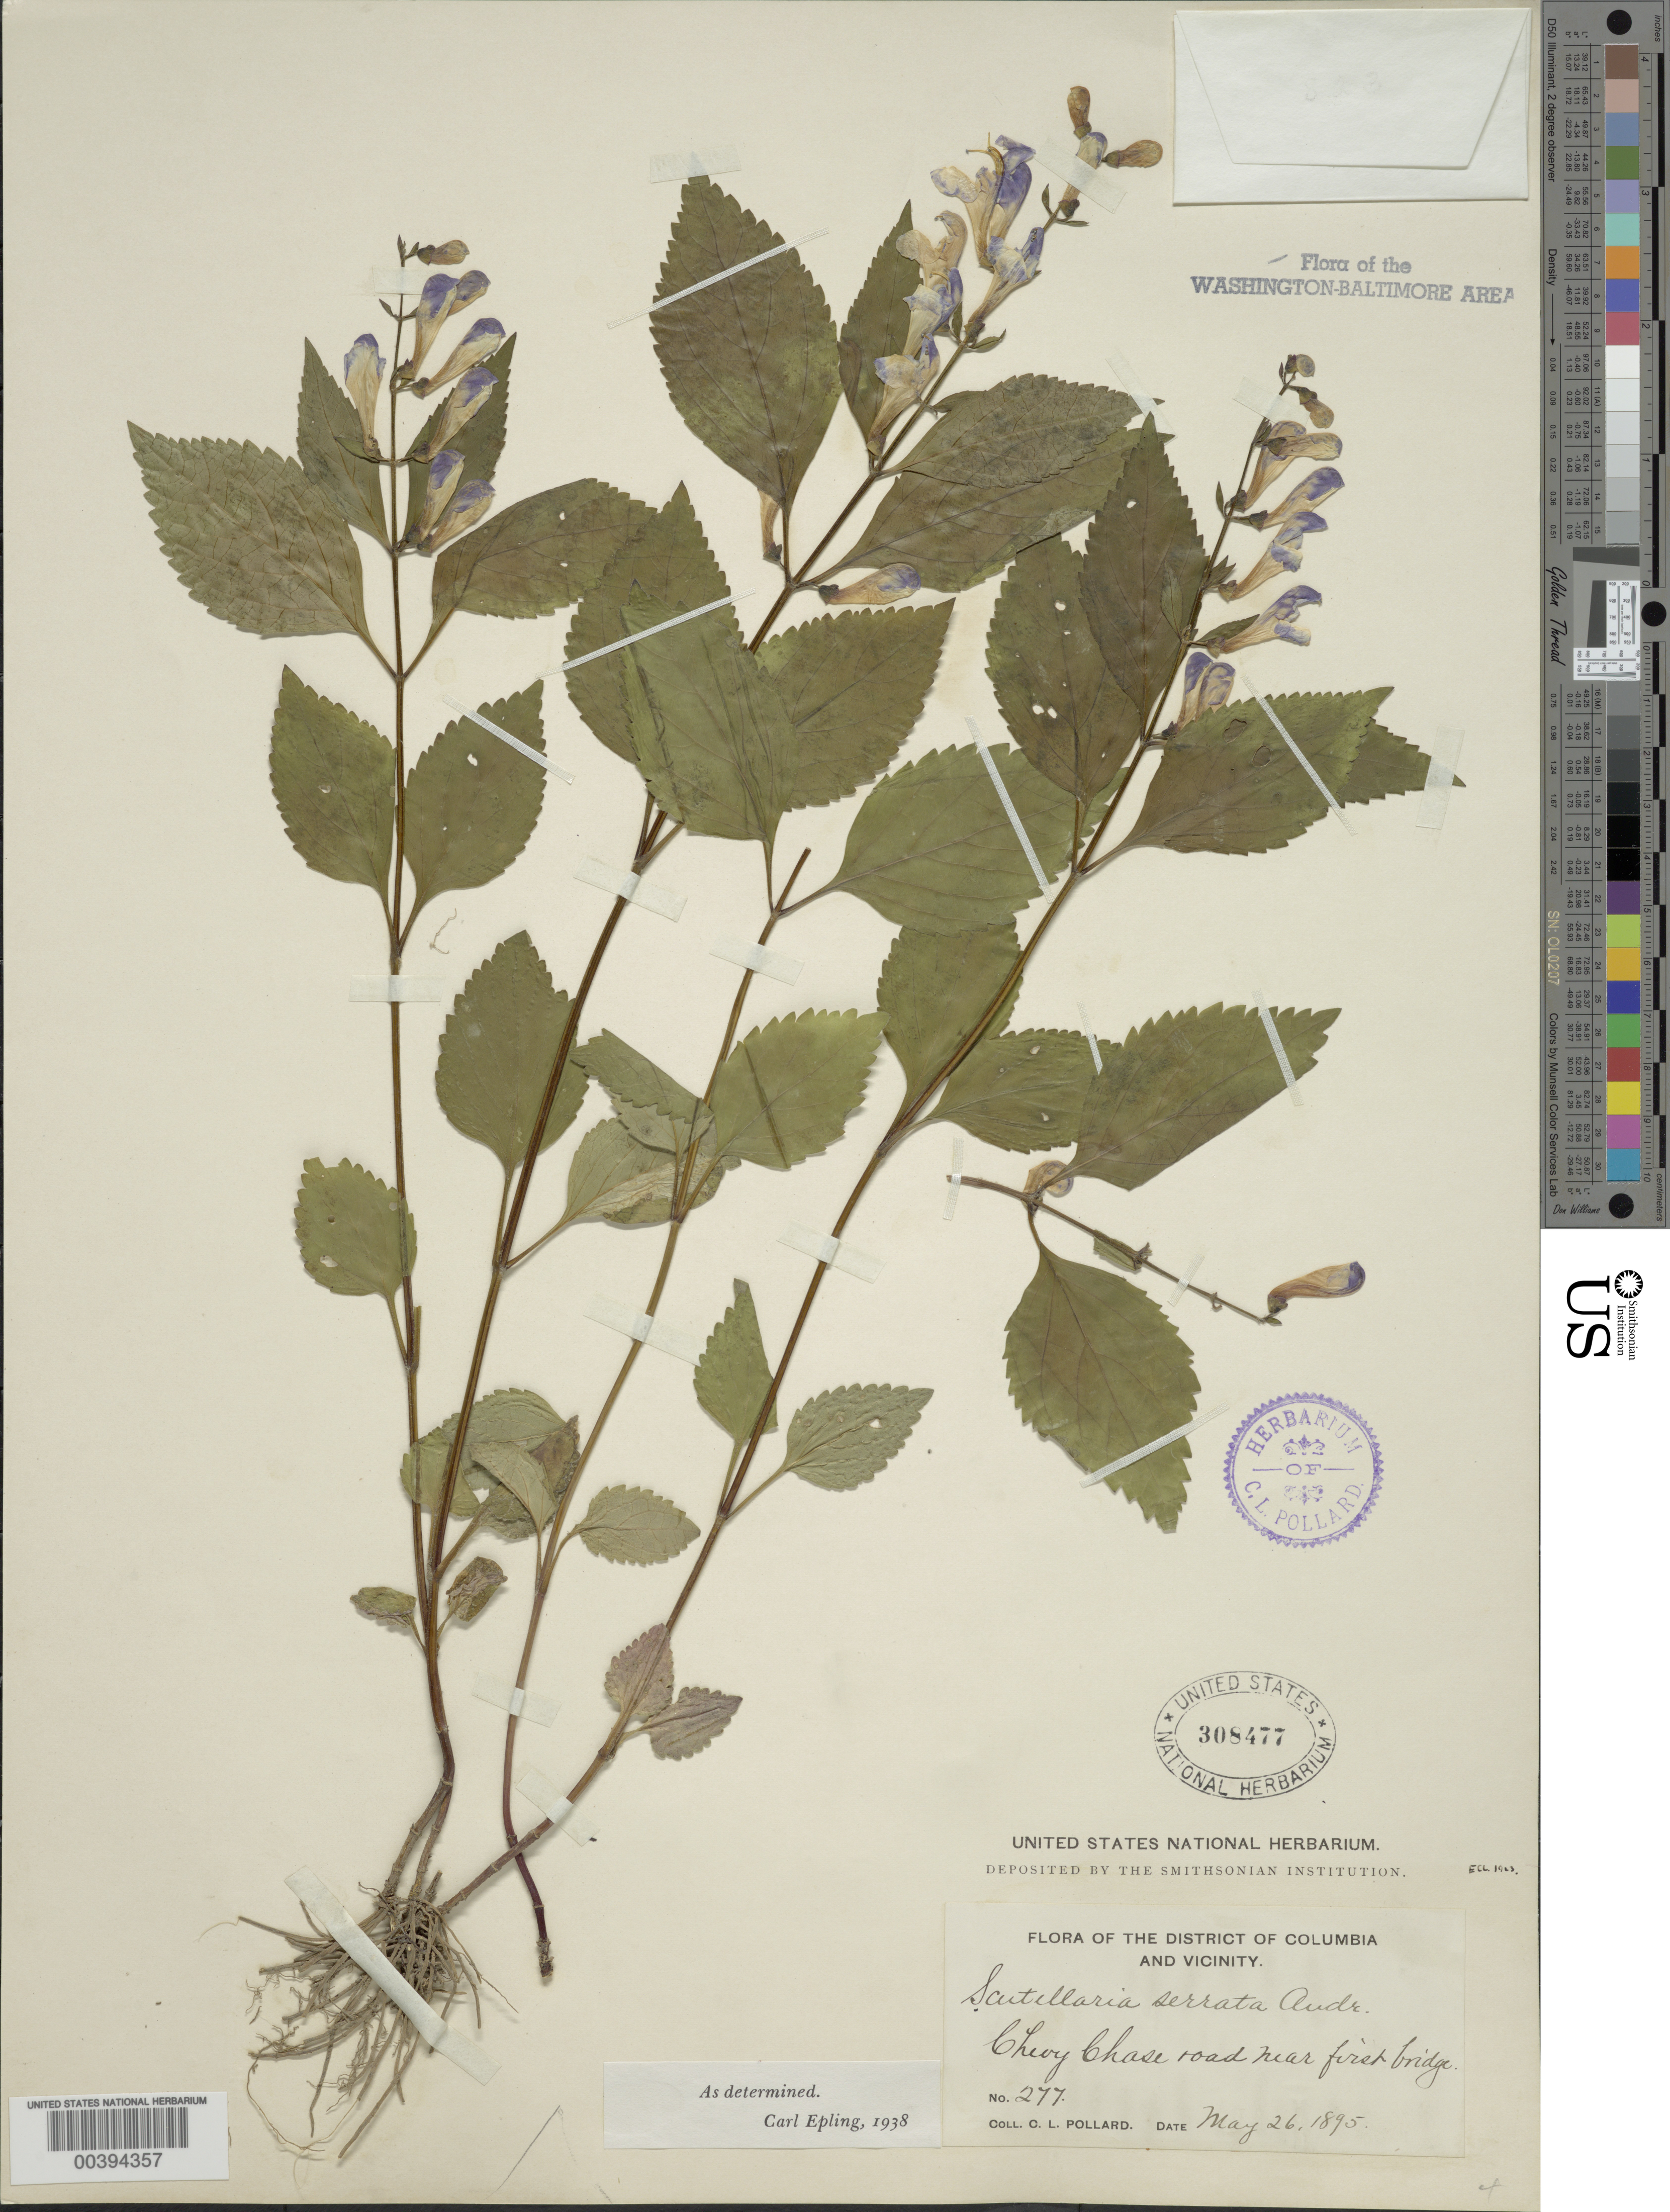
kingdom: Plantae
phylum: Tracheophyta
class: Magnoliopsida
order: Lamiales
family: Lamiaceae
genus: Scutellaria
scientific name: Scutellaria serrata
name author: Andrews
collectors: C. L. Pollard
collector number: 277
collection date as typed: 26 May 1895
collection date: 1895-05-26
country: United States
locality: Chevy Chase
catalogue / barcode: US 308477